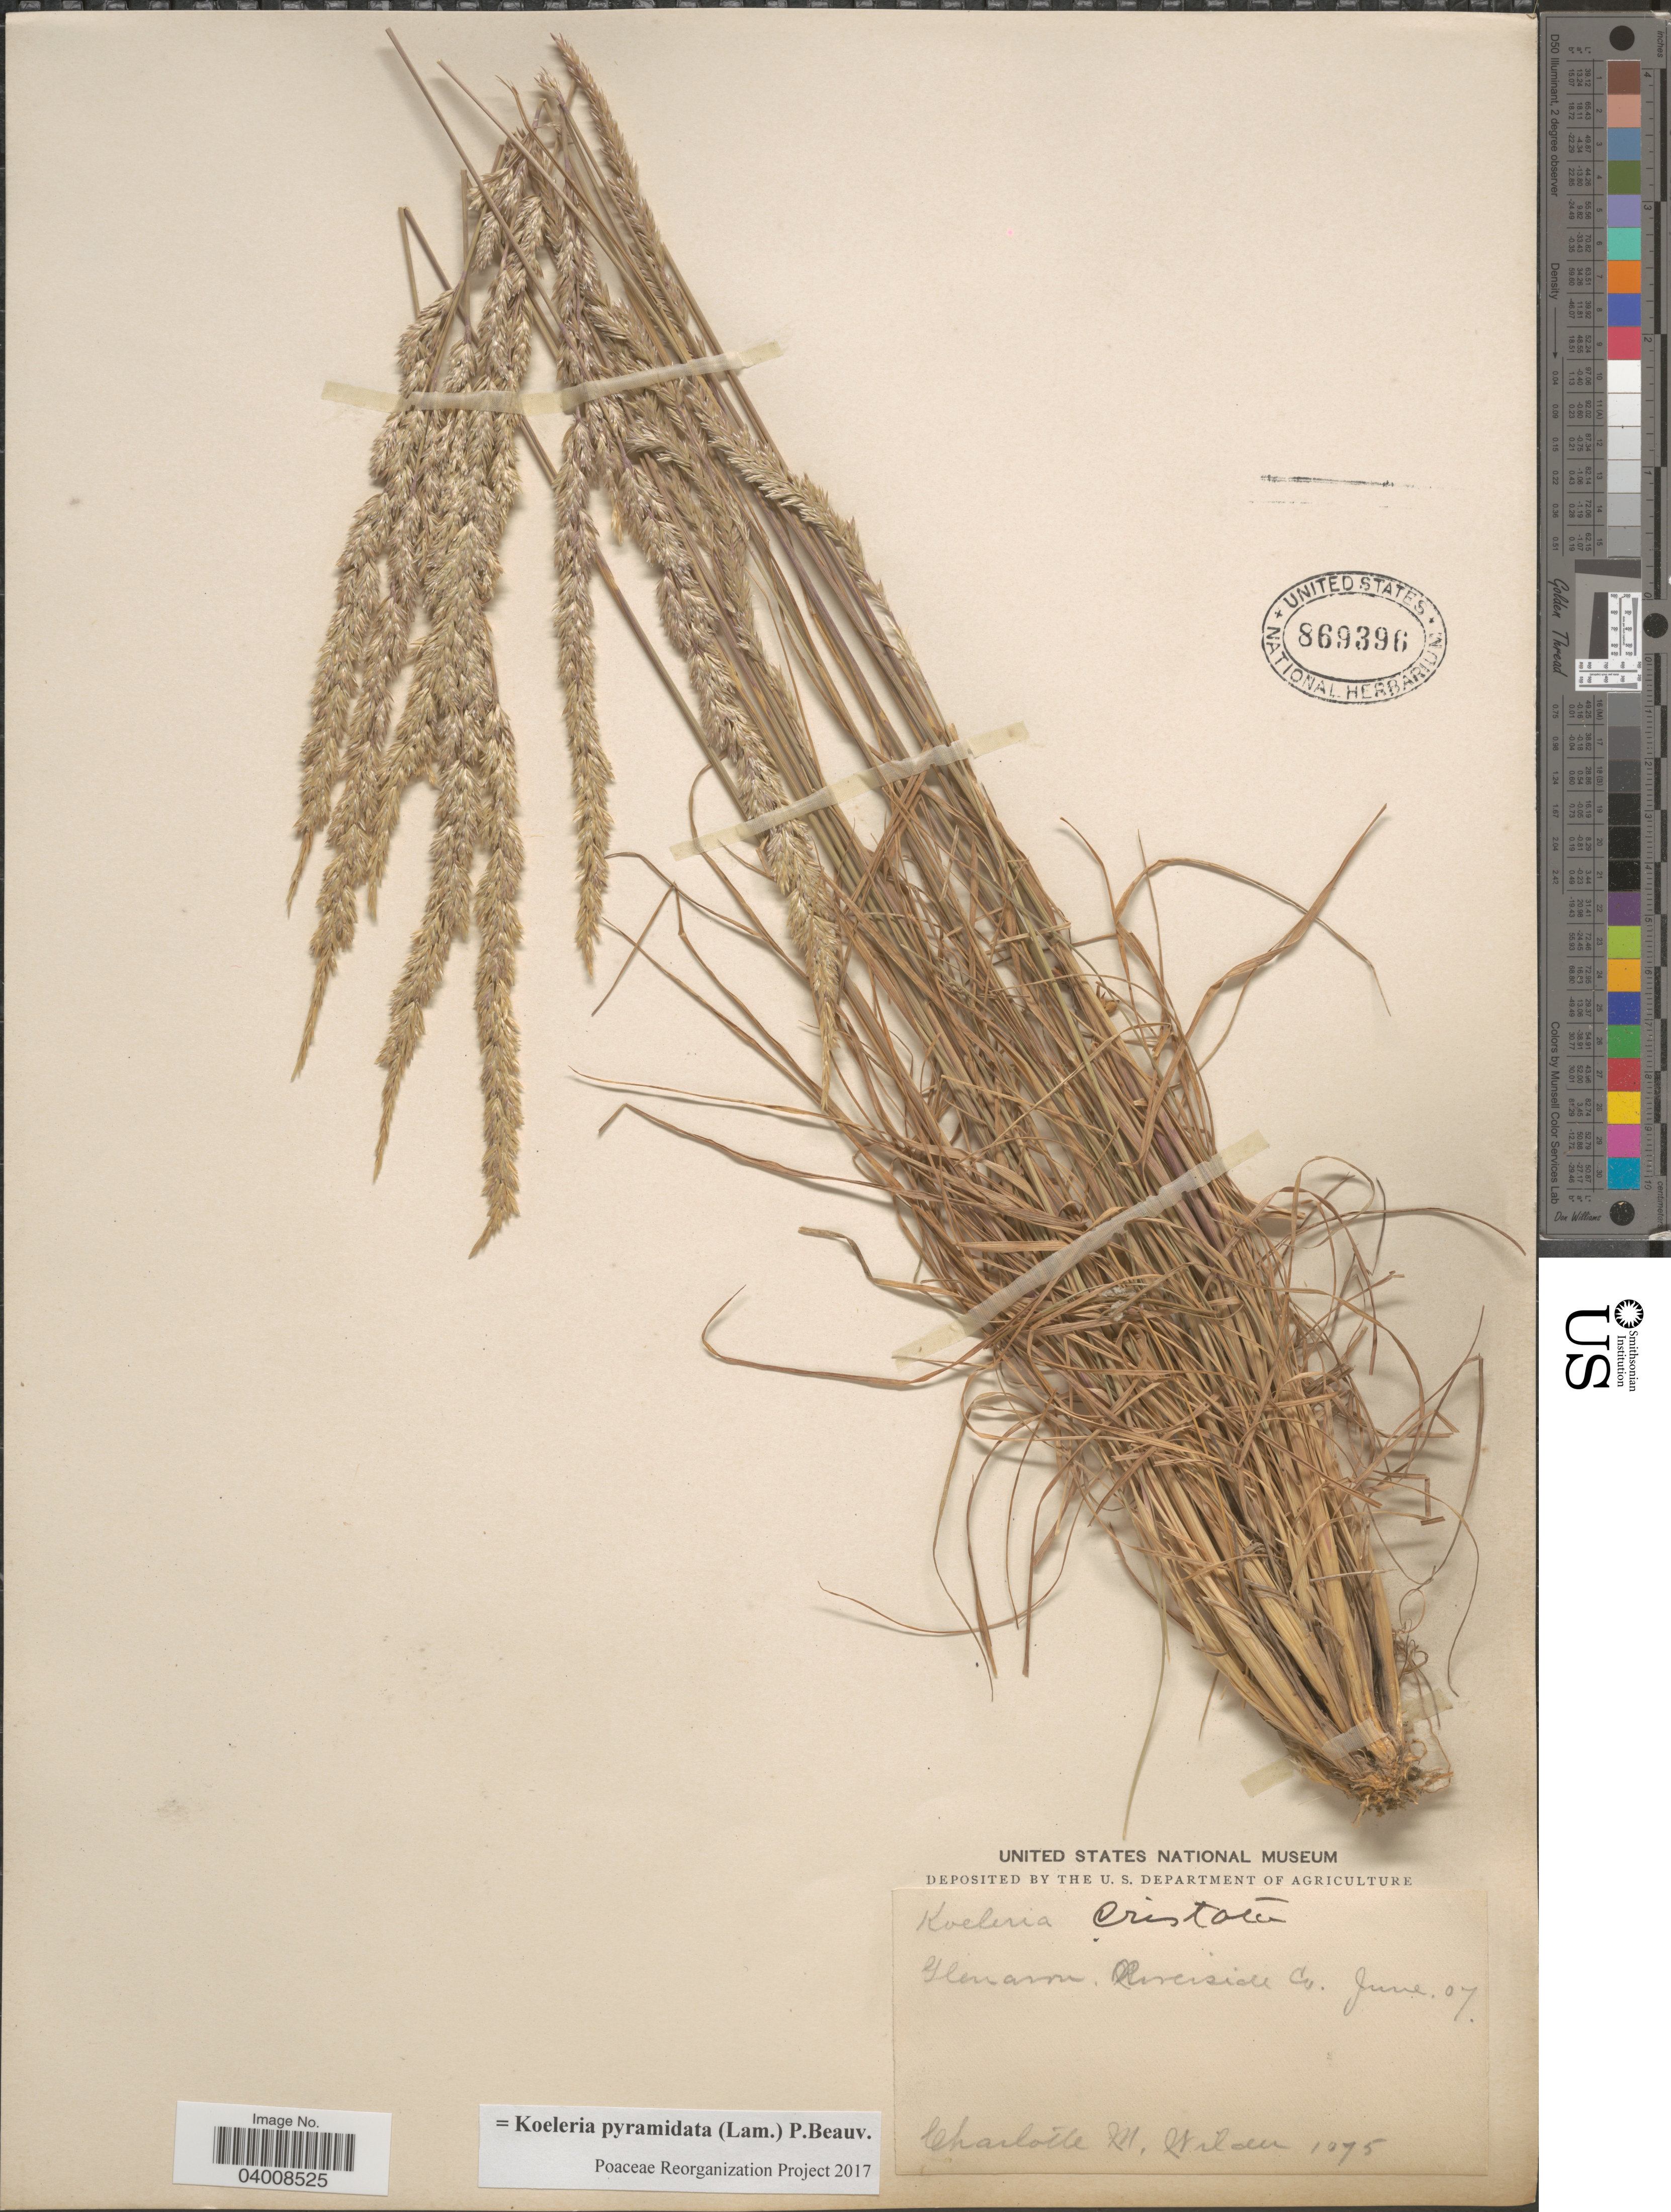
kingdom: Plantae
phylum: Tracheophyta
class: Liliopsida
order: Poales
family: Poaceae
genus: Koeleria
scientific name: Koeleria pyramidata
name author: (Lam.) P. Beauv.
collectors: C. Wilder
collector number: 1075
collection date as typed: Transcribed d/m/y: /6/7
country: United States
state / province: California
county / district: Riverside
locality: Glen avon, Riverside Co.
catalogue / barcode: US 869396